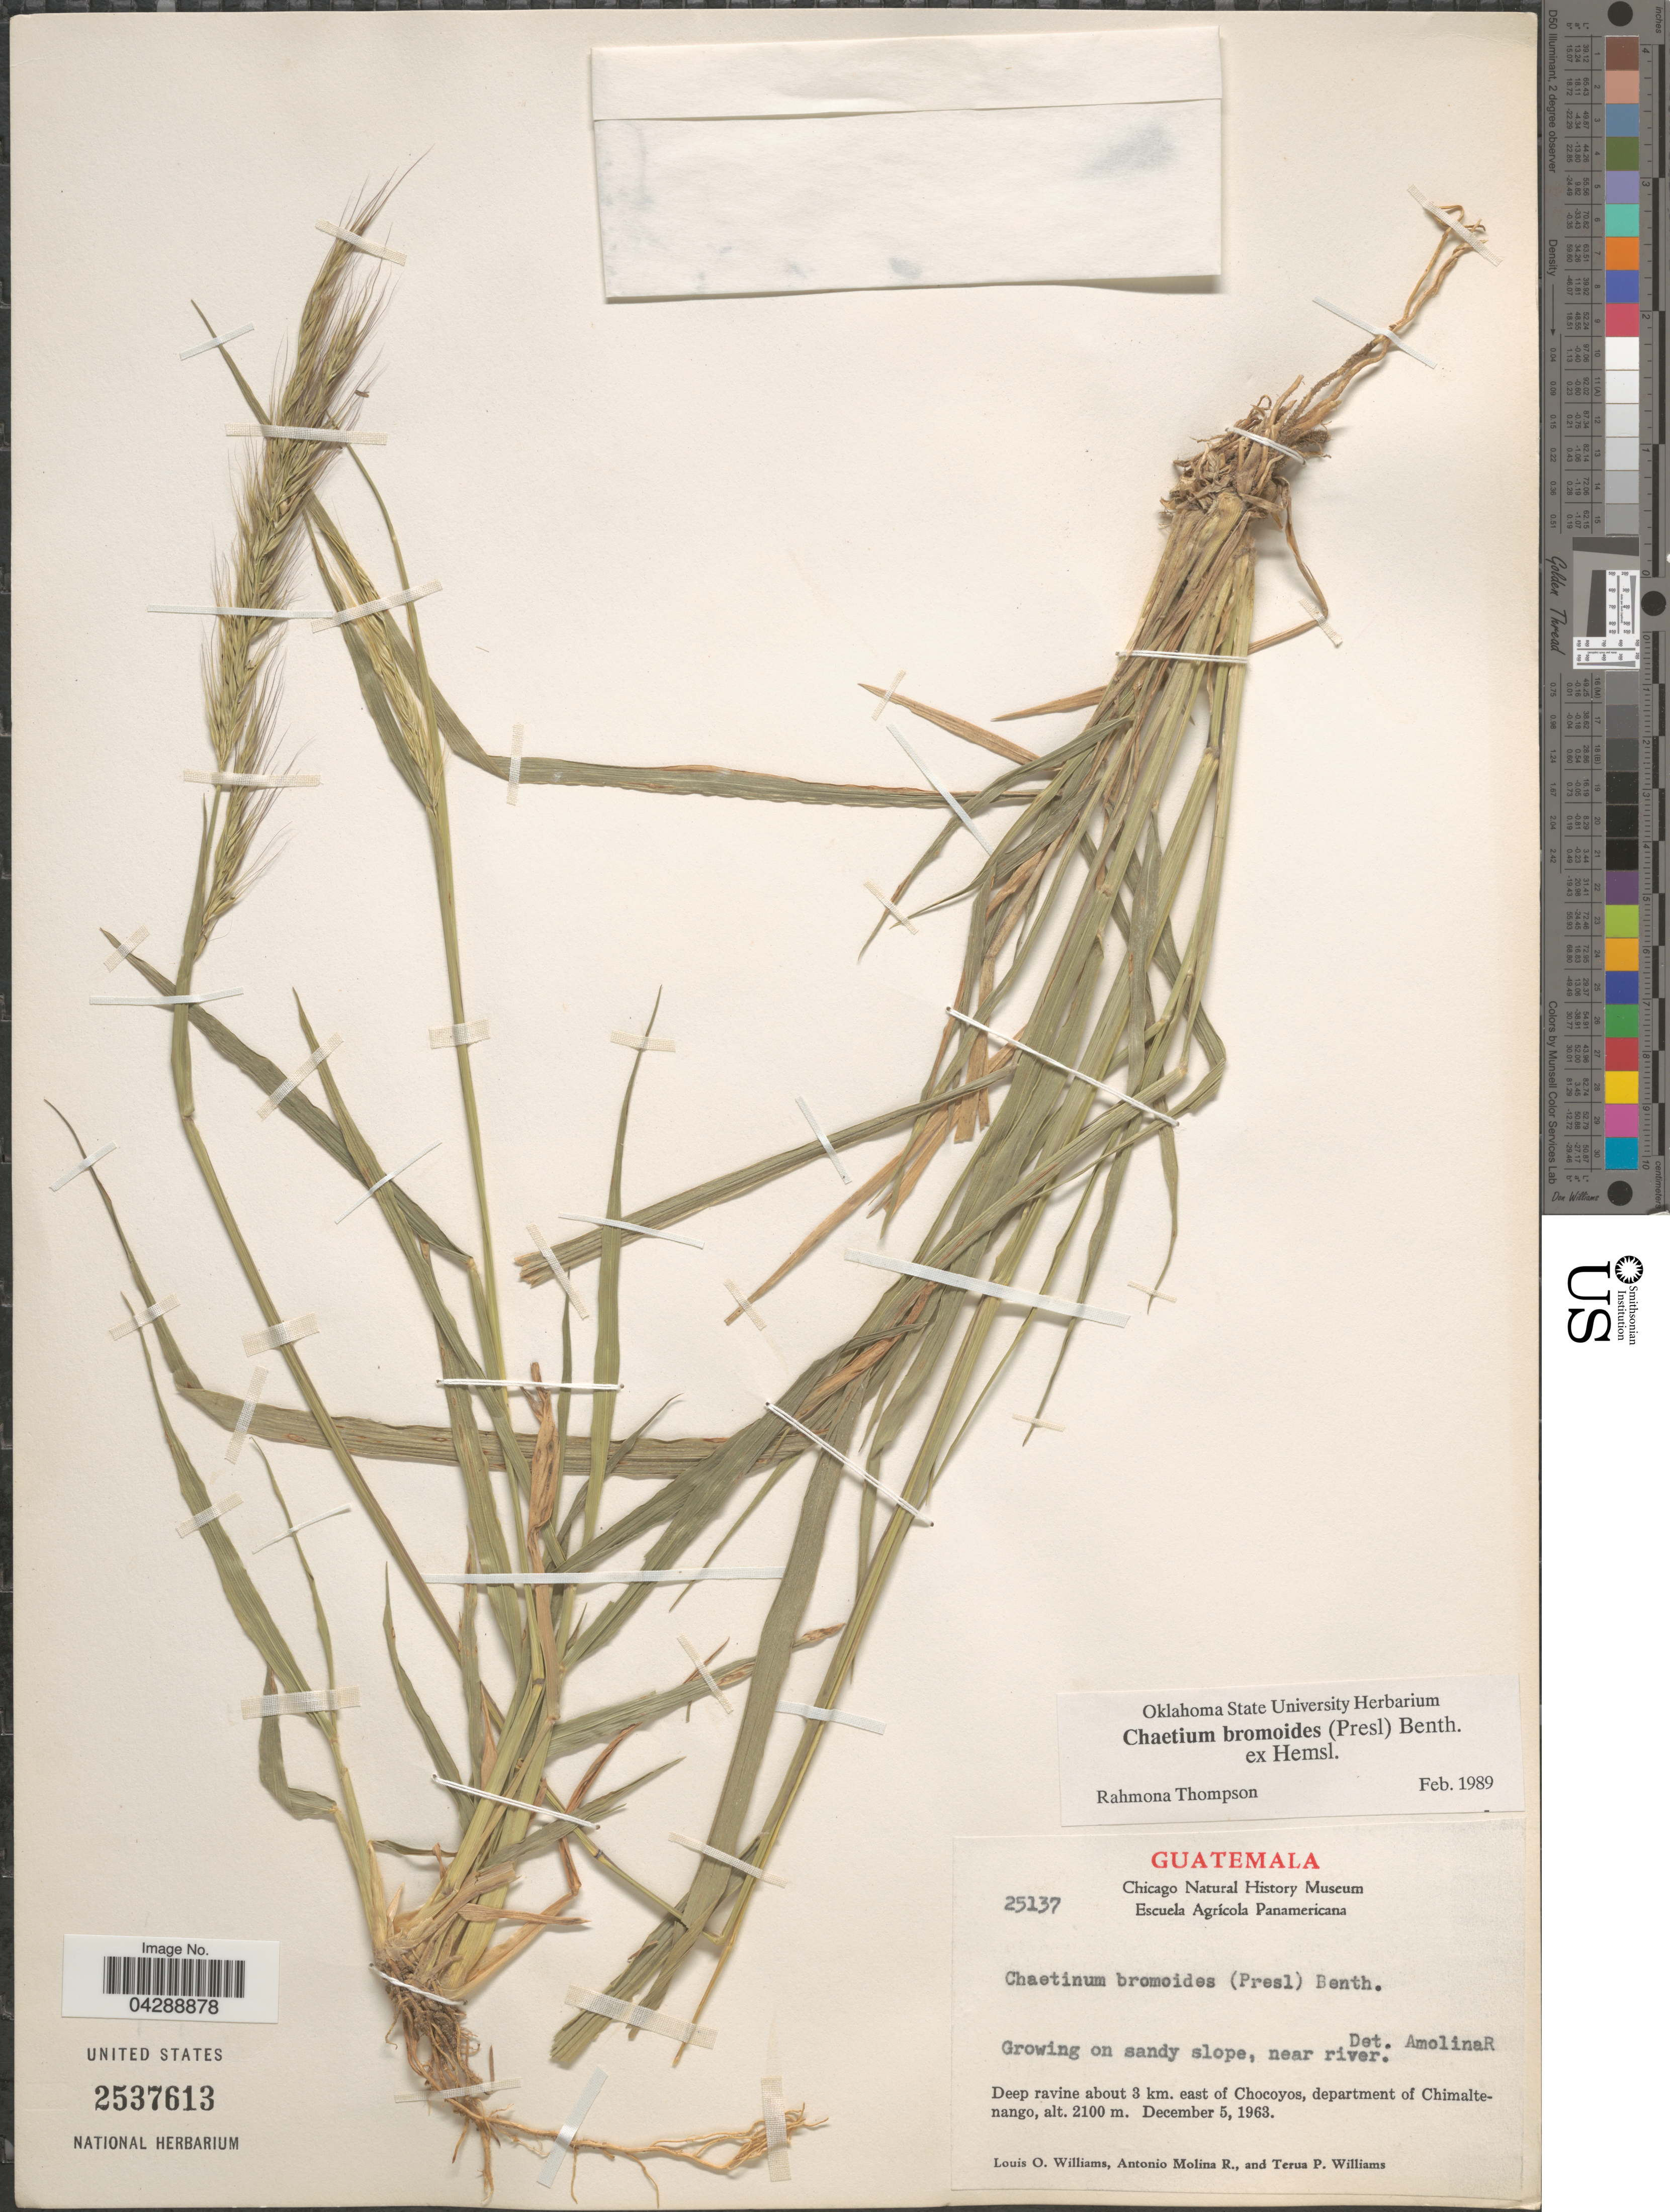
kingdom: Plantae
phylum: Tracheophyta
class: Liliopsida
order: Poales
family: Poaceae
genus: Chaetium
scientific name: Chaetium bromoides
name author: (J. Presl) Benth. ex Hemsl.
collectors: L. O. Williams, A. Molina R. & T. Williams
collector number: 25137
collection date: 1963-12-05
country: Guatemala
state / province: Chimaltenango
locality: On sandy slope, near river. Deep ravine about 3 km. east of Chocoyos, department of Chimaltenango.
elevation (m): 2100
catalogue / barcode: US 2537613